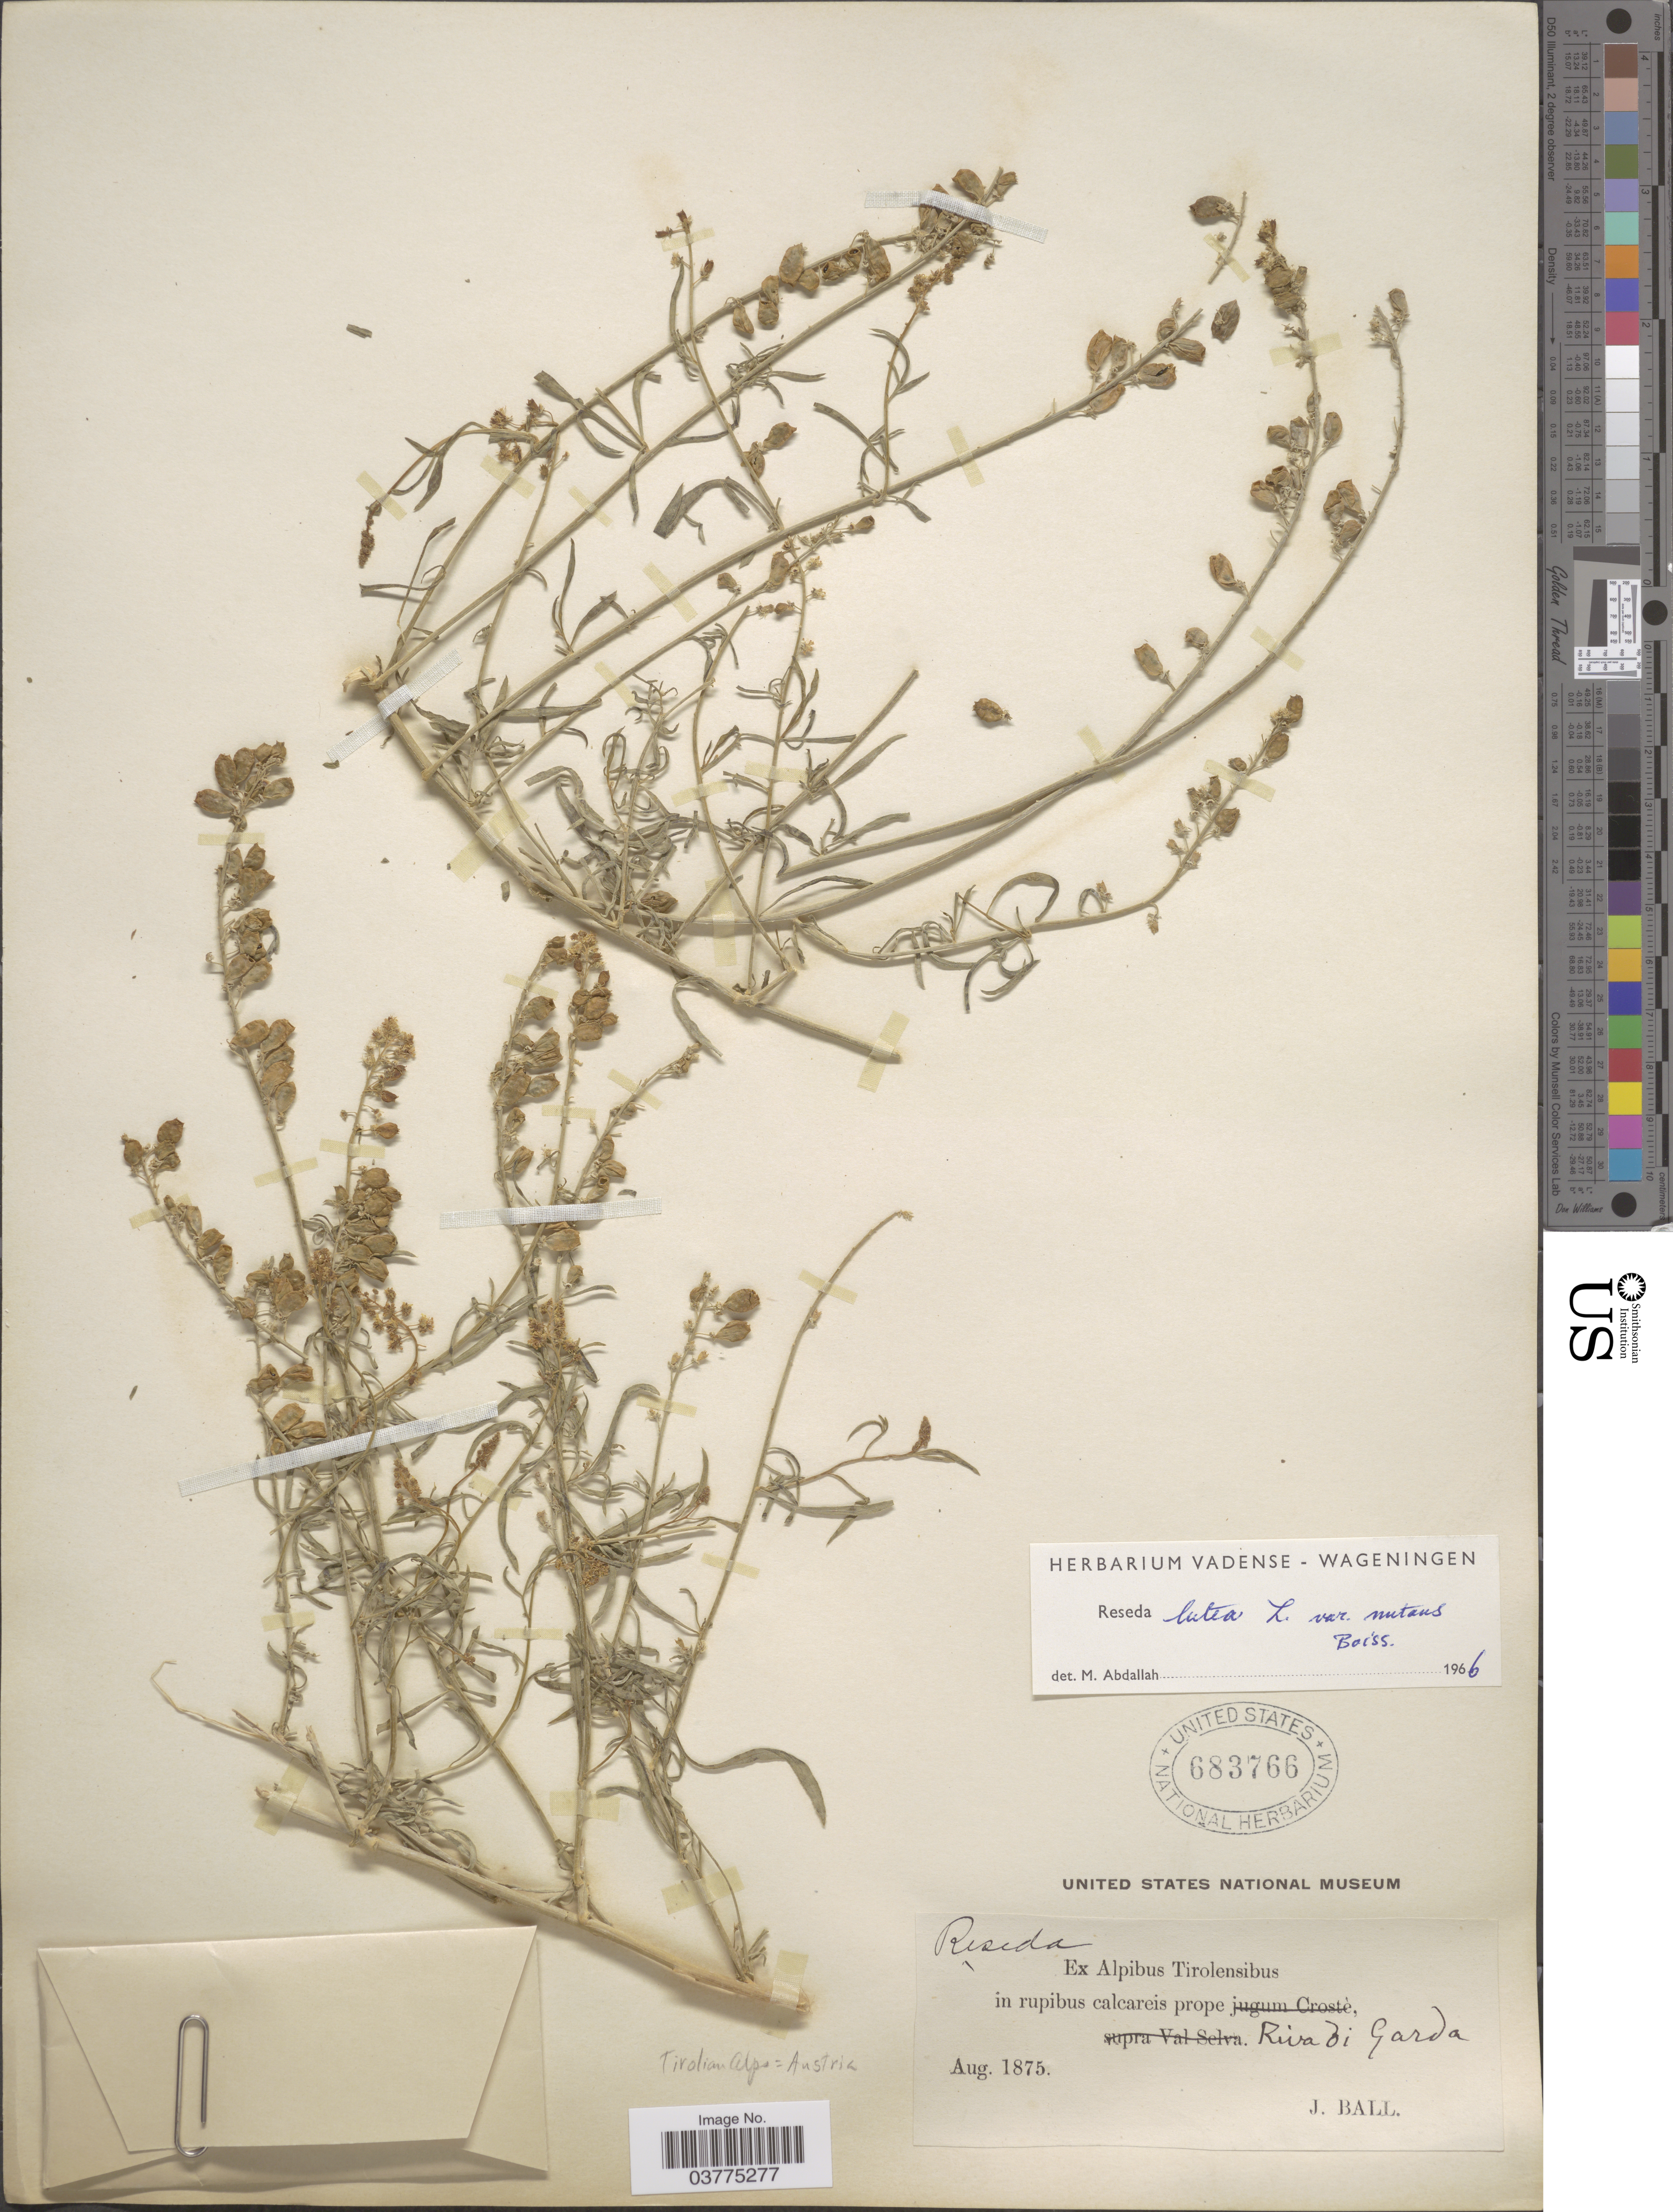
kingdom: Plantae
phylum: Tracheophyta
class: Magnoliopsida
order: Brassicales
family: Resedaceae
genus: Reseda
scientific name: Reseda lutea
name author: L.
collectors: J. Ball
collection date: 1875-08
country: Austria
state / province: Tirol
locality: Tirolian Alps. Ex Alpibus Tirolensibus in rupibus calcareis prope Riva di Garda.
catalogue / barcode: US 683766